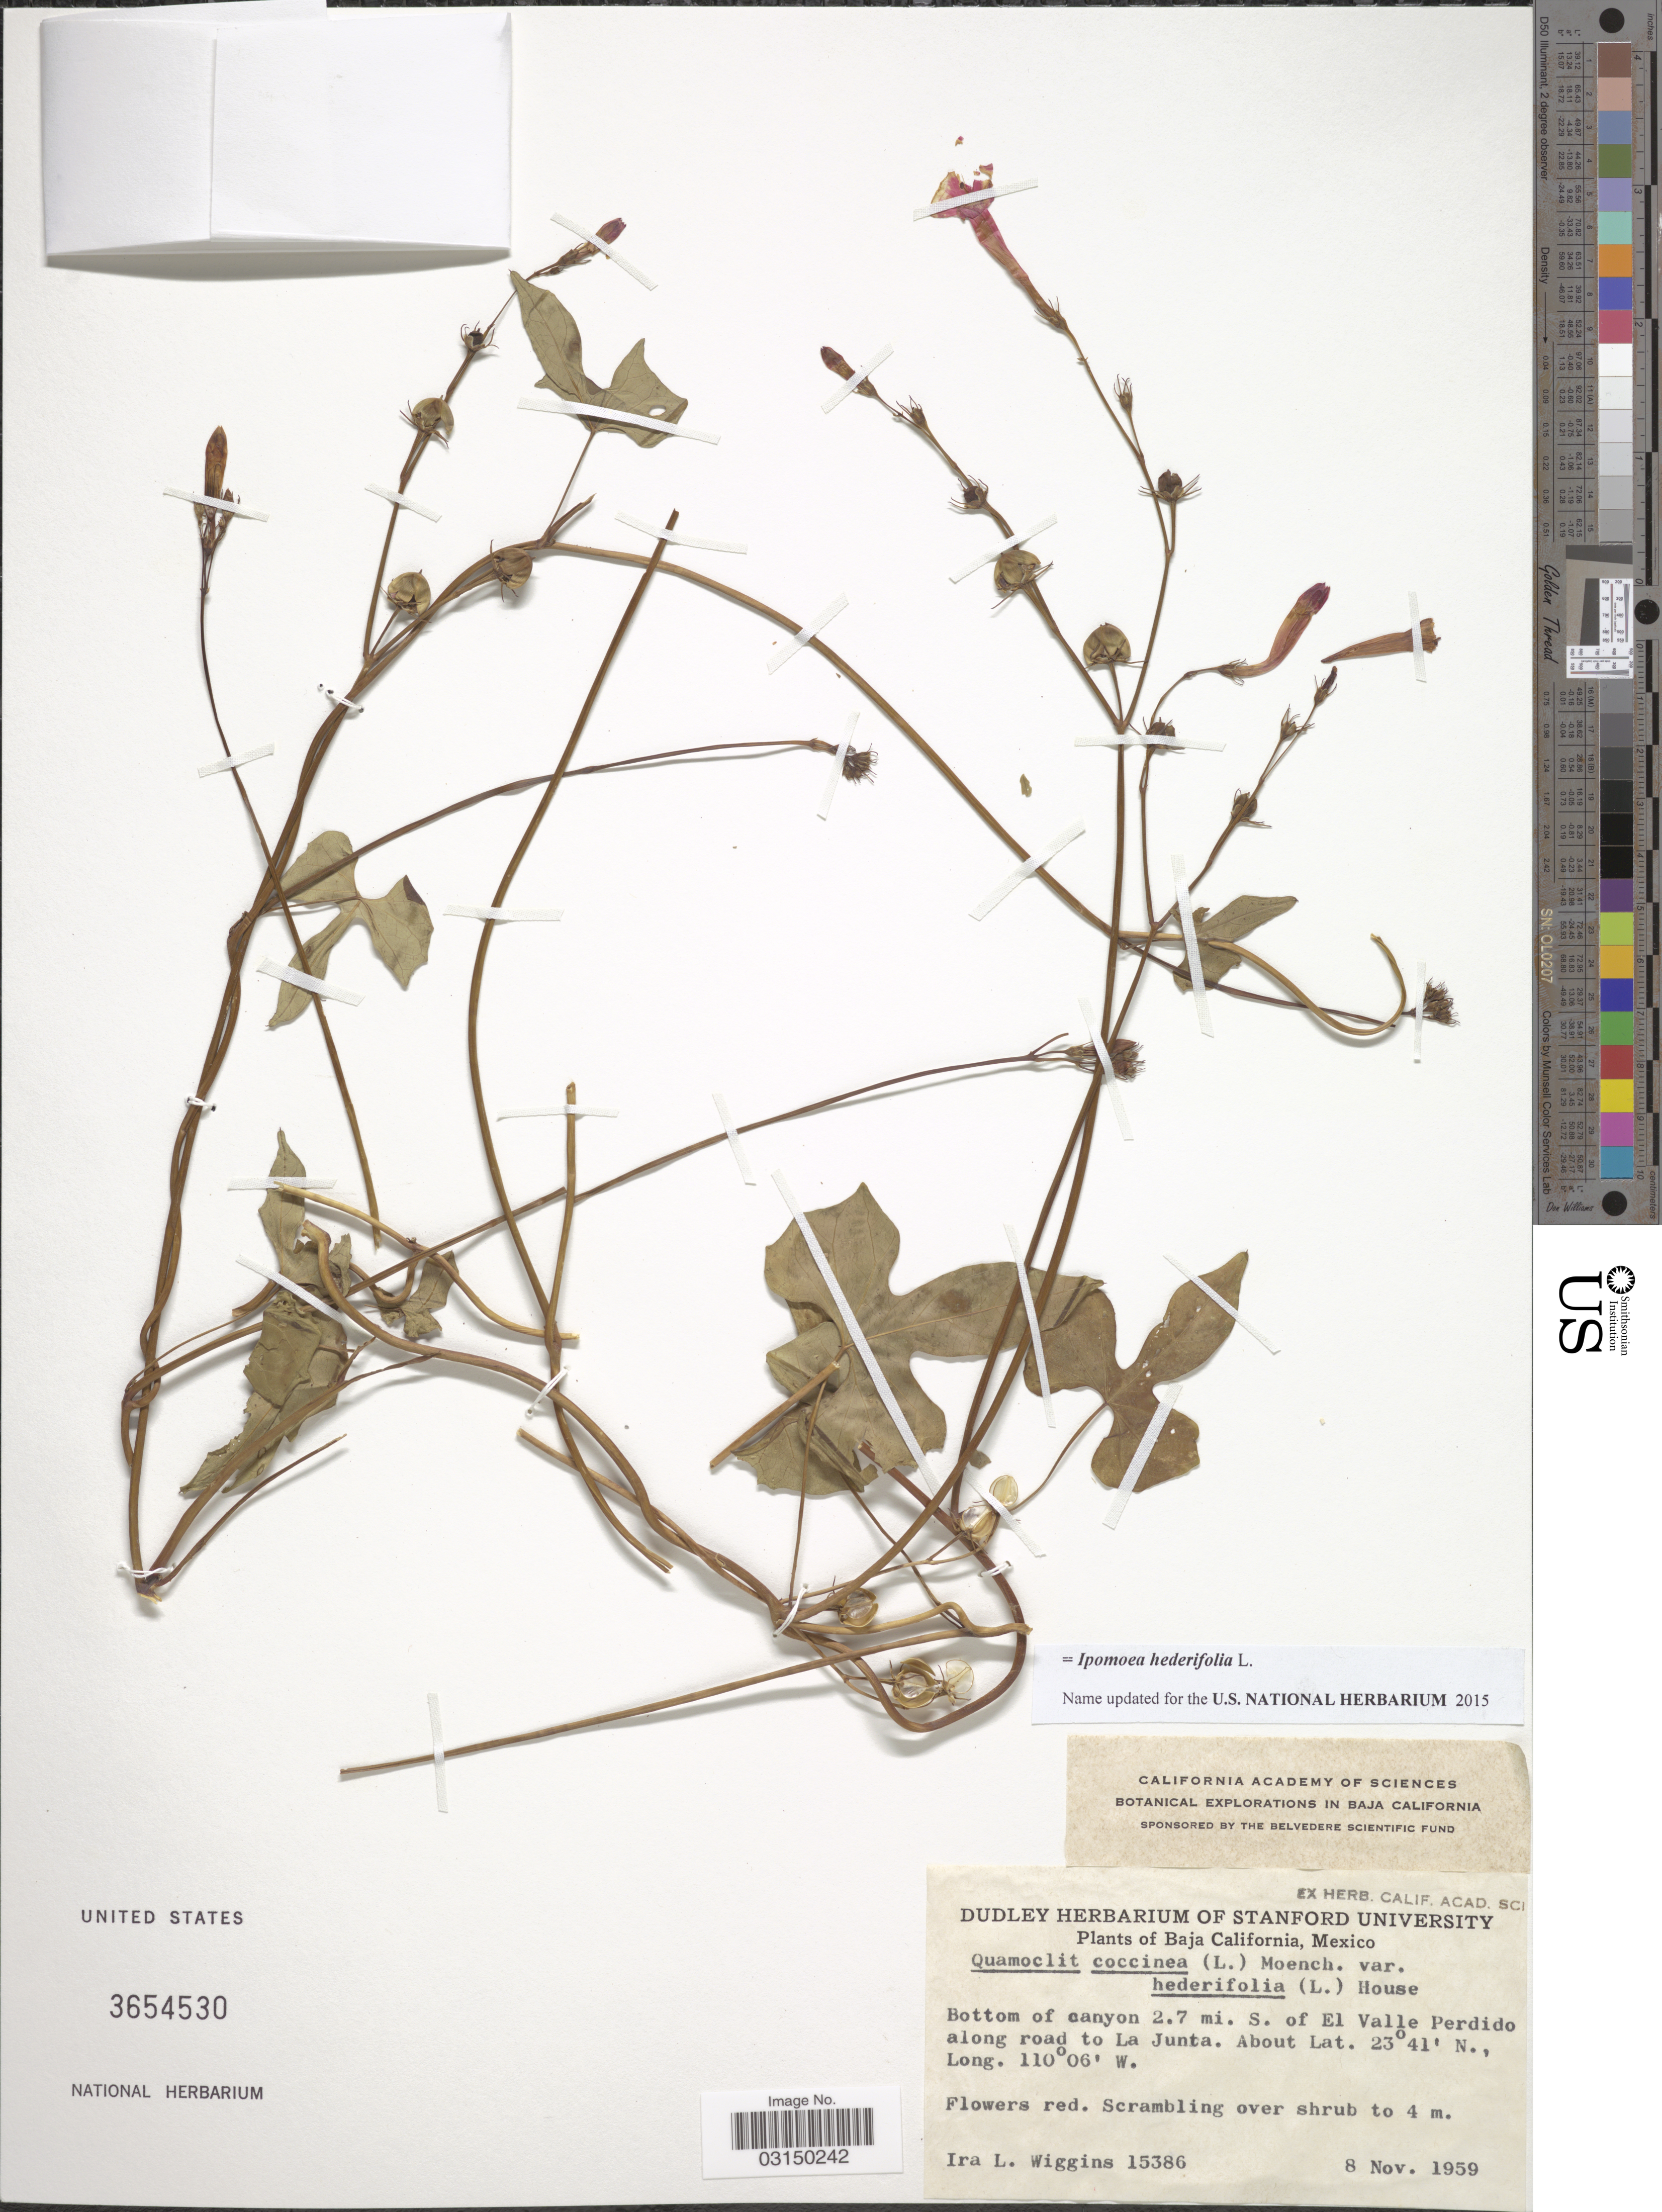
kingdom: Plantae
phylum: Tracheophyta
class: Magnoliopsida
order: Solanales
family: Convolvulaceae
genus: Ipomoea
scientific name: Ipomoea hederifolia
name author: L.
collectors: I. L. Wiggins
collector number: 15386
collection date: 1959-11-08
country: Mexico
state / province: Baja California Sur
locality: Bottom of canyon 2.7 mi. S. of El Valle Perdido along road to La Junta.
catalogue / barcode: US 3654530